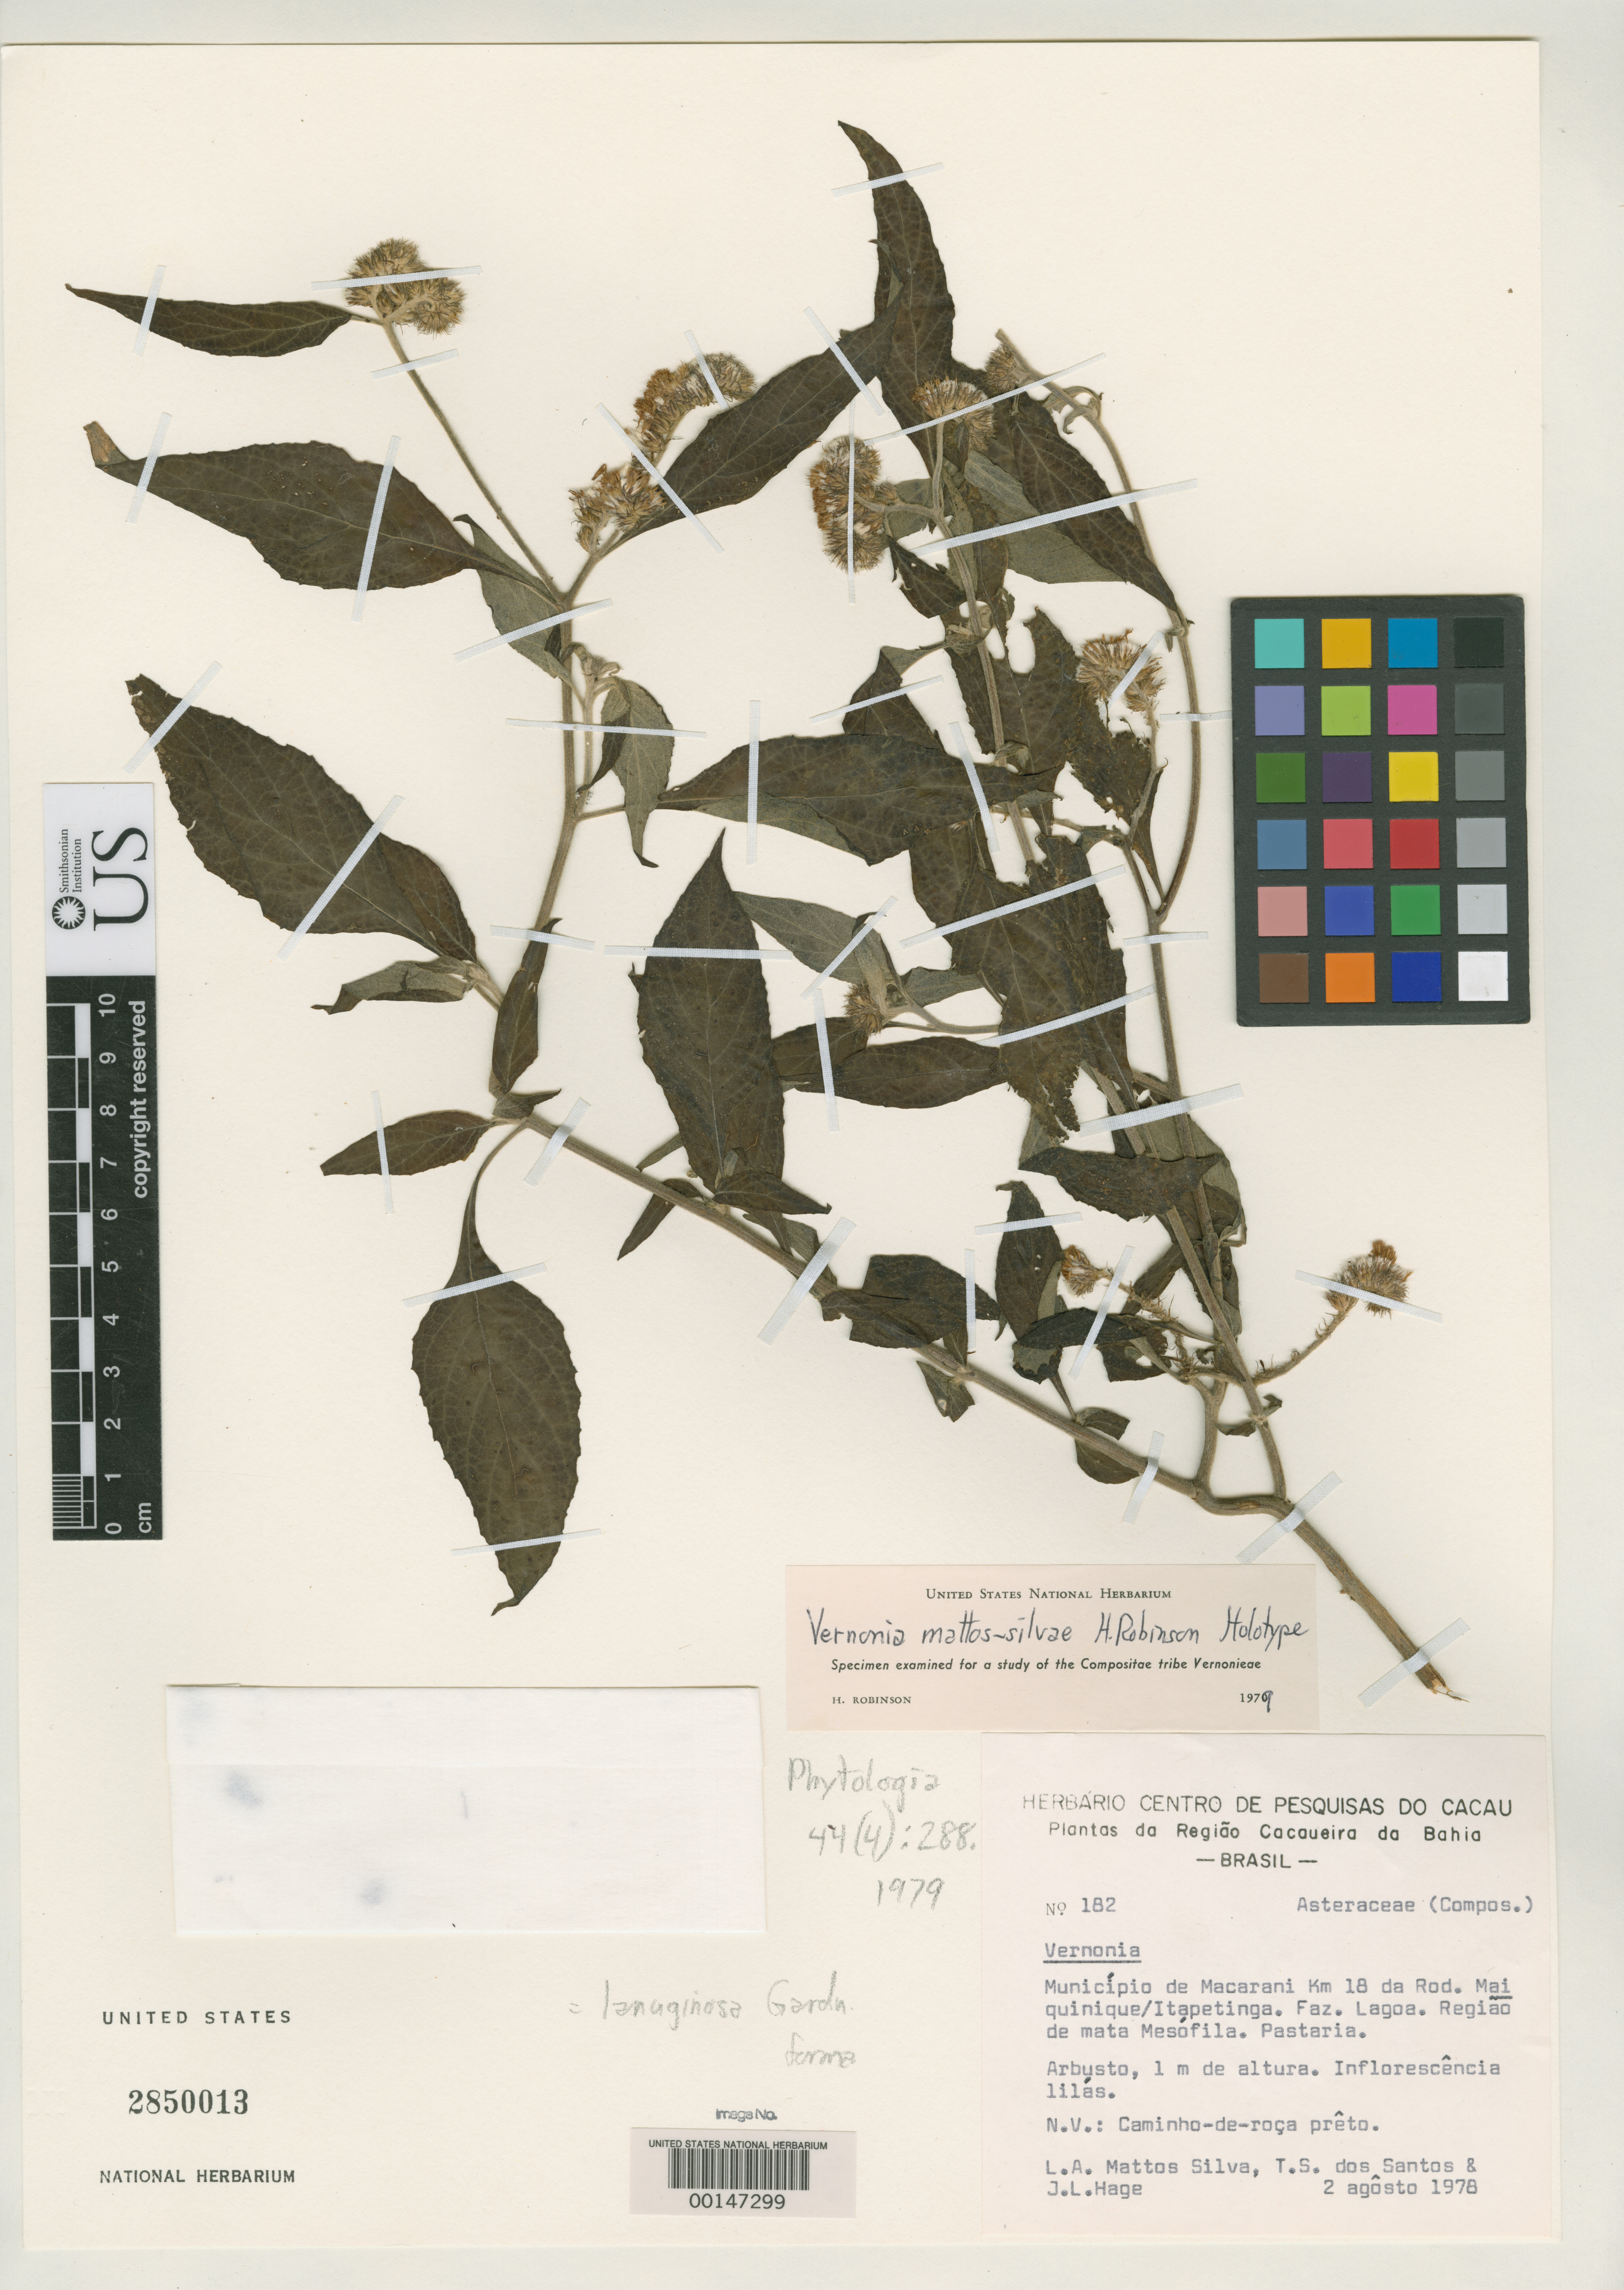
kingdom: Plantae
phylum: Tracheophyta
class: Magnoliopsida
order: Asterales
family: Asteraceae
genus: Vernonia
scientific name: Vernonia mattos-silvae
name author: H. Rob.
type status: Holotype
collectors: L. A. Mattos Silva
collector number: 182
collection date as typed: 02 Aug 1978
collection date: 1978-08-02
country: Brazil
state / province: Bahia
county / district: Macarani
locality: On road Maiquinique to Itapetinga.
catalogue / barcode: US 2850013